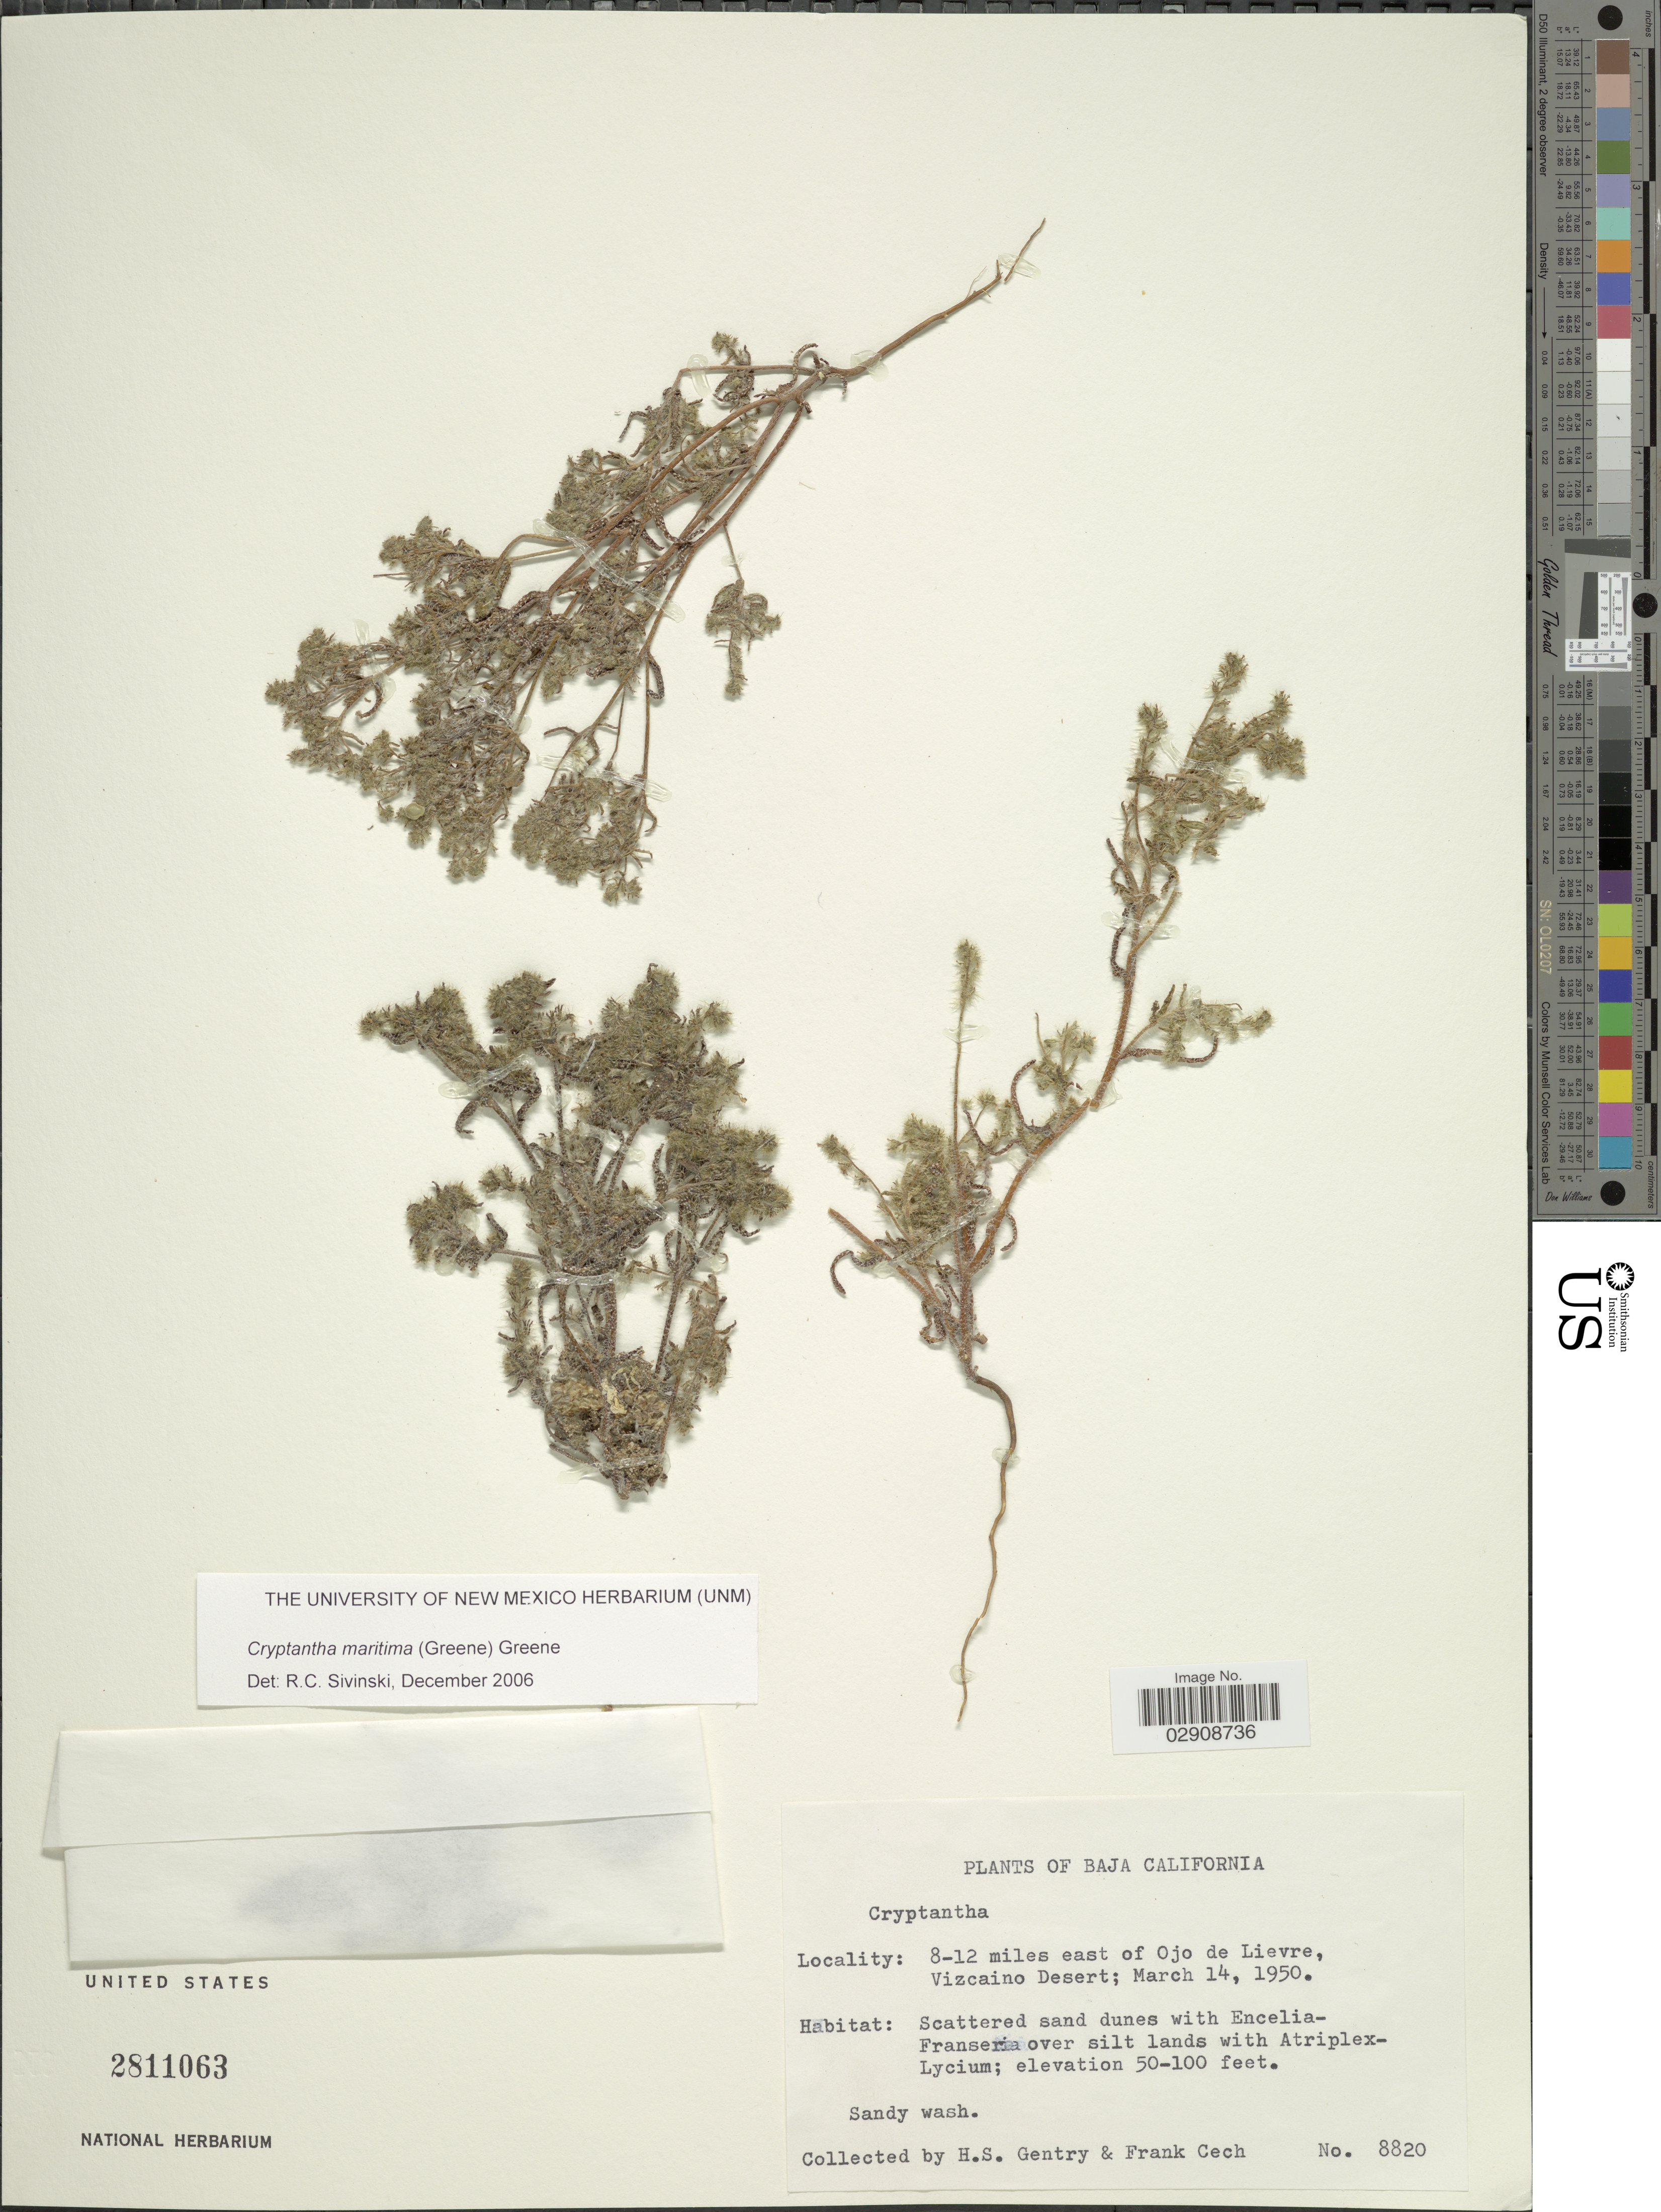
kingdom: Plantae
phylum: Tracheophyta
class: Magnoliopsida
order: Boraginales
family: Boraginaceae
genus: Cryptantha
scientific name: Cryptantha maritima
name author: (Greene) Greene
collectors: H. S. Gentry & F. Cech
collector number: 8820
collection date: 1950-03-14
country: Mexico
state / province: Baja California Sur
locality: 8-12 miles east of Ojo de Lievre, Vizcaino Desert.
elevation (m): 15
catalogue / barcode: US 2811063